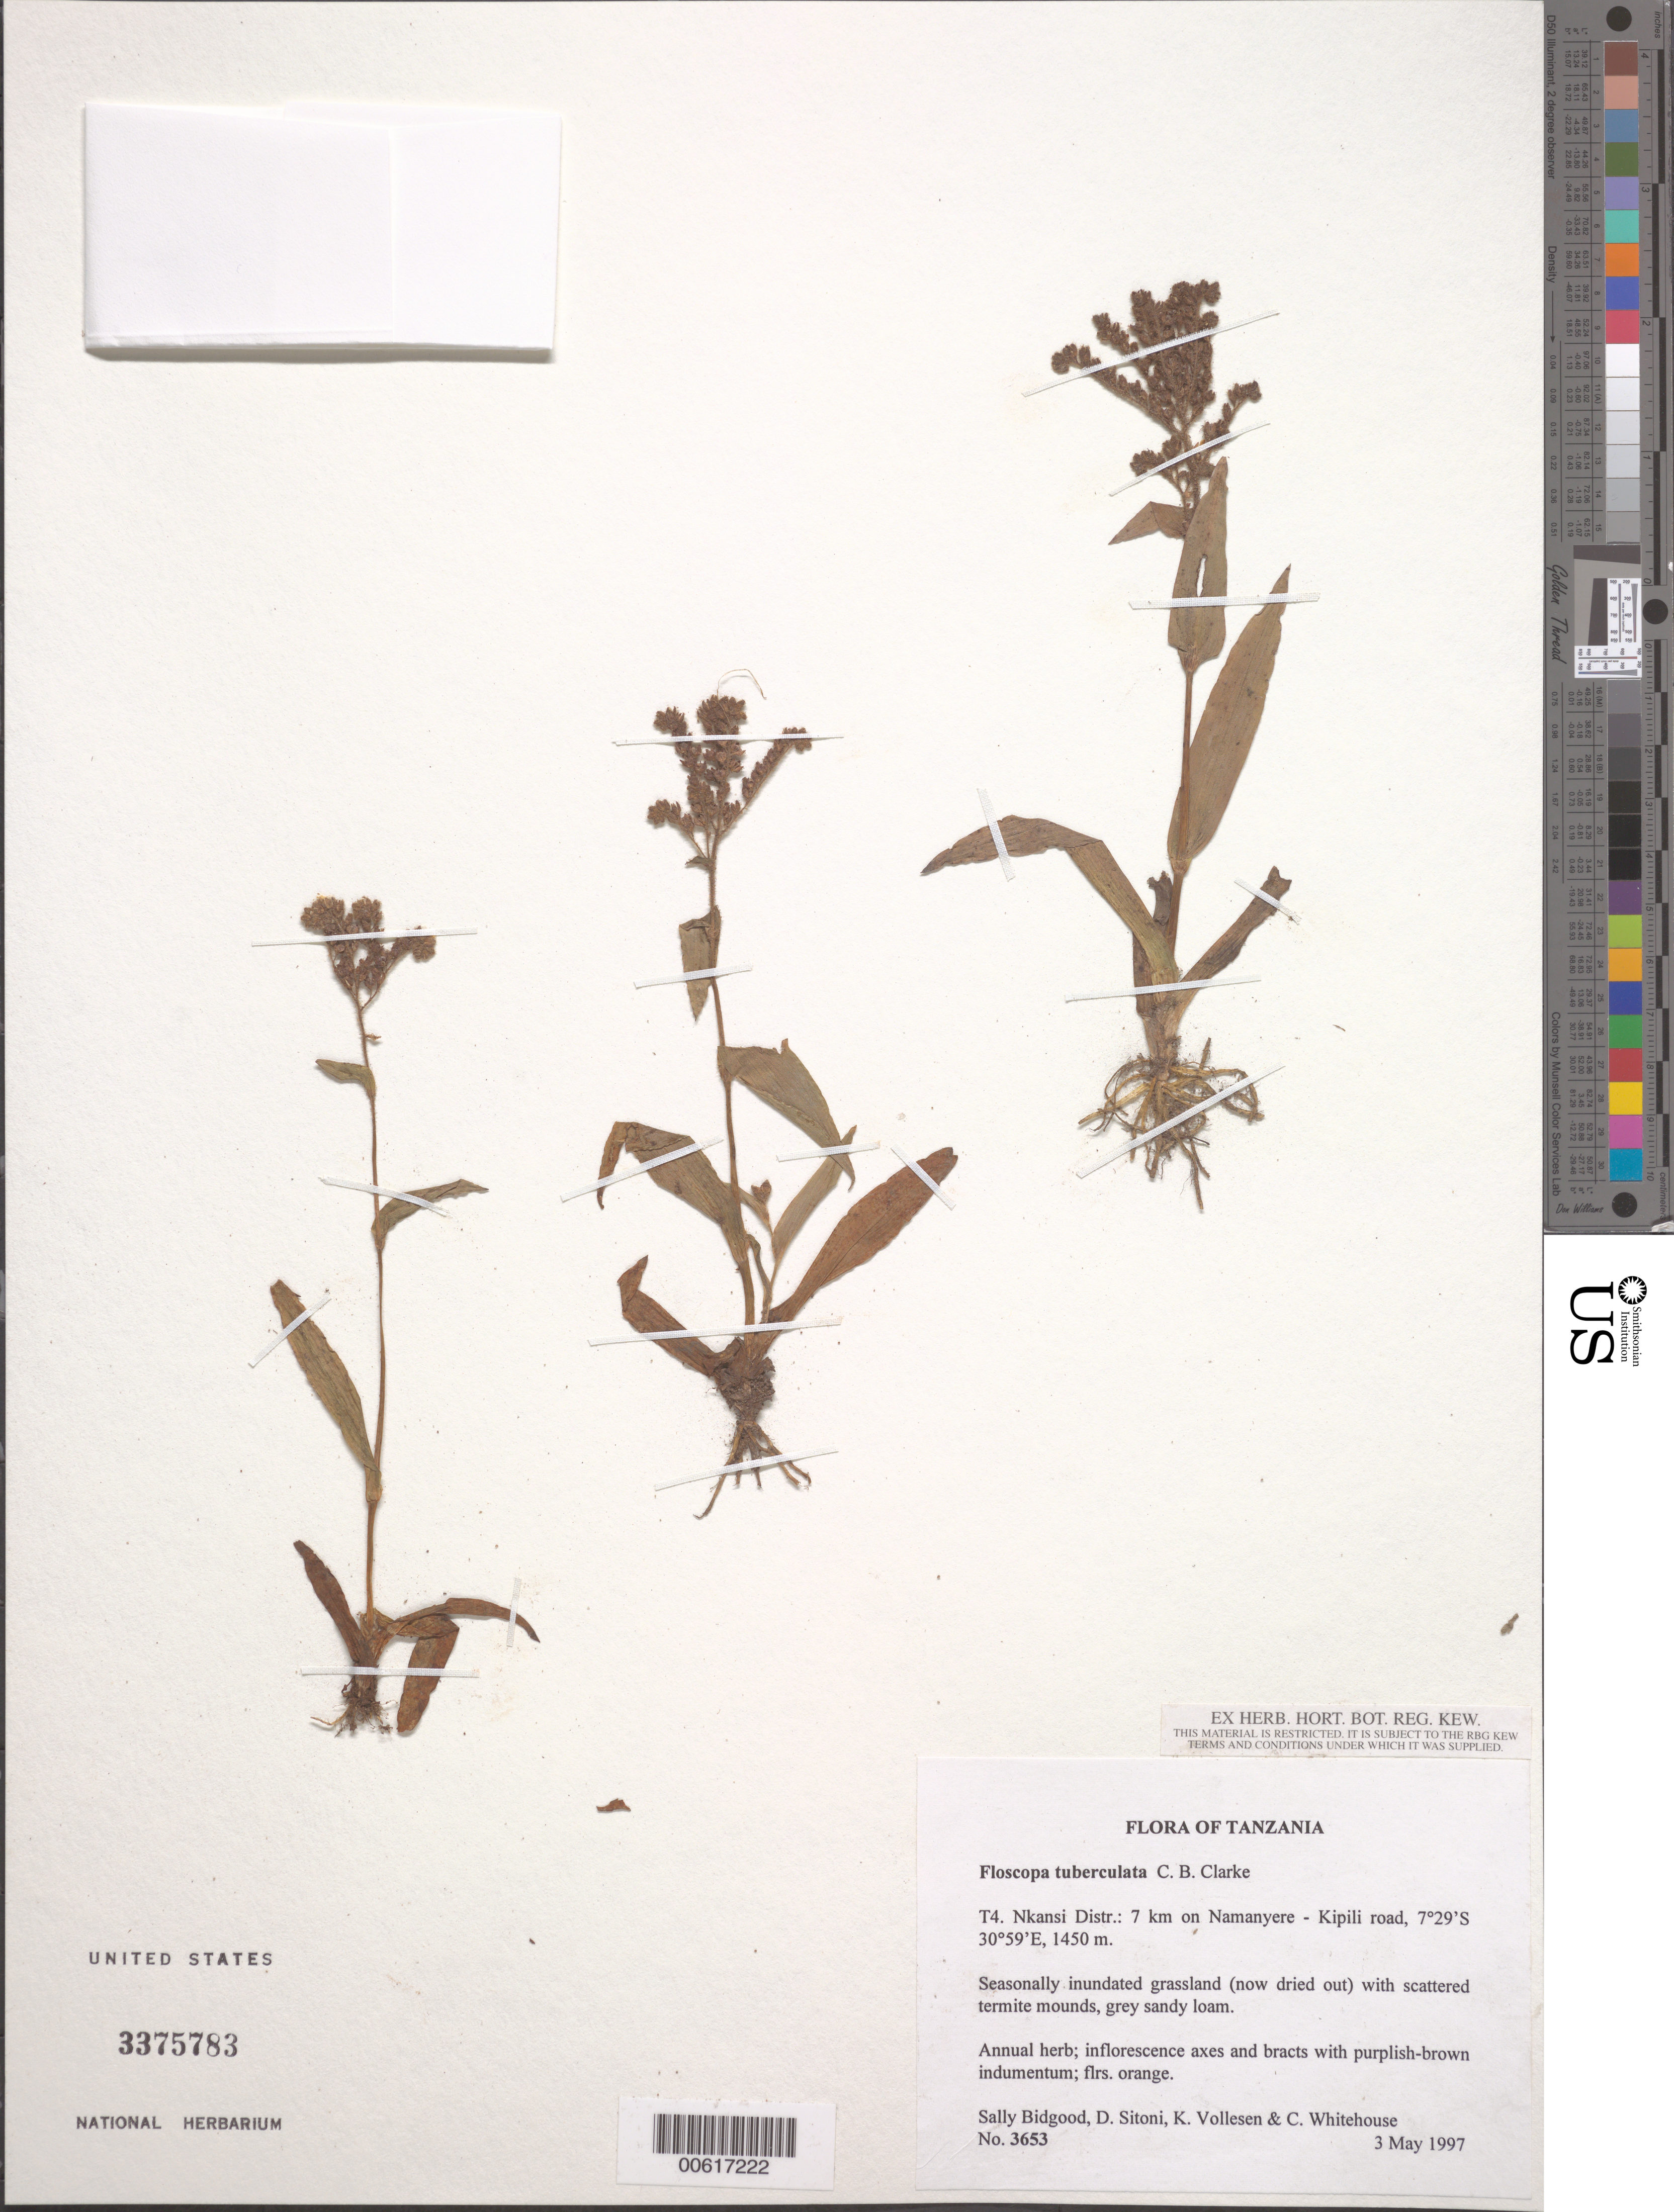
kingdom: Plantae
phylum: Tracheophyta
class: Liliopsida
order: Commelinales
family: Commelinaceae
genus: Floscopa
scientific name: Floscopa tuberculata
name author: C.B. Clarke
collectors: G. Bidgood, D. Sitoni, K. Vollesen & C. Whitehouse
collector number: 3653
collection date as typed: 03 May 1997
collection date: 1997-05-03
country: Tanzania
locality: T4 nkansi dist., namanyere - kipili road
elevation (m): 1450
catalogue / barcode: US 3375783